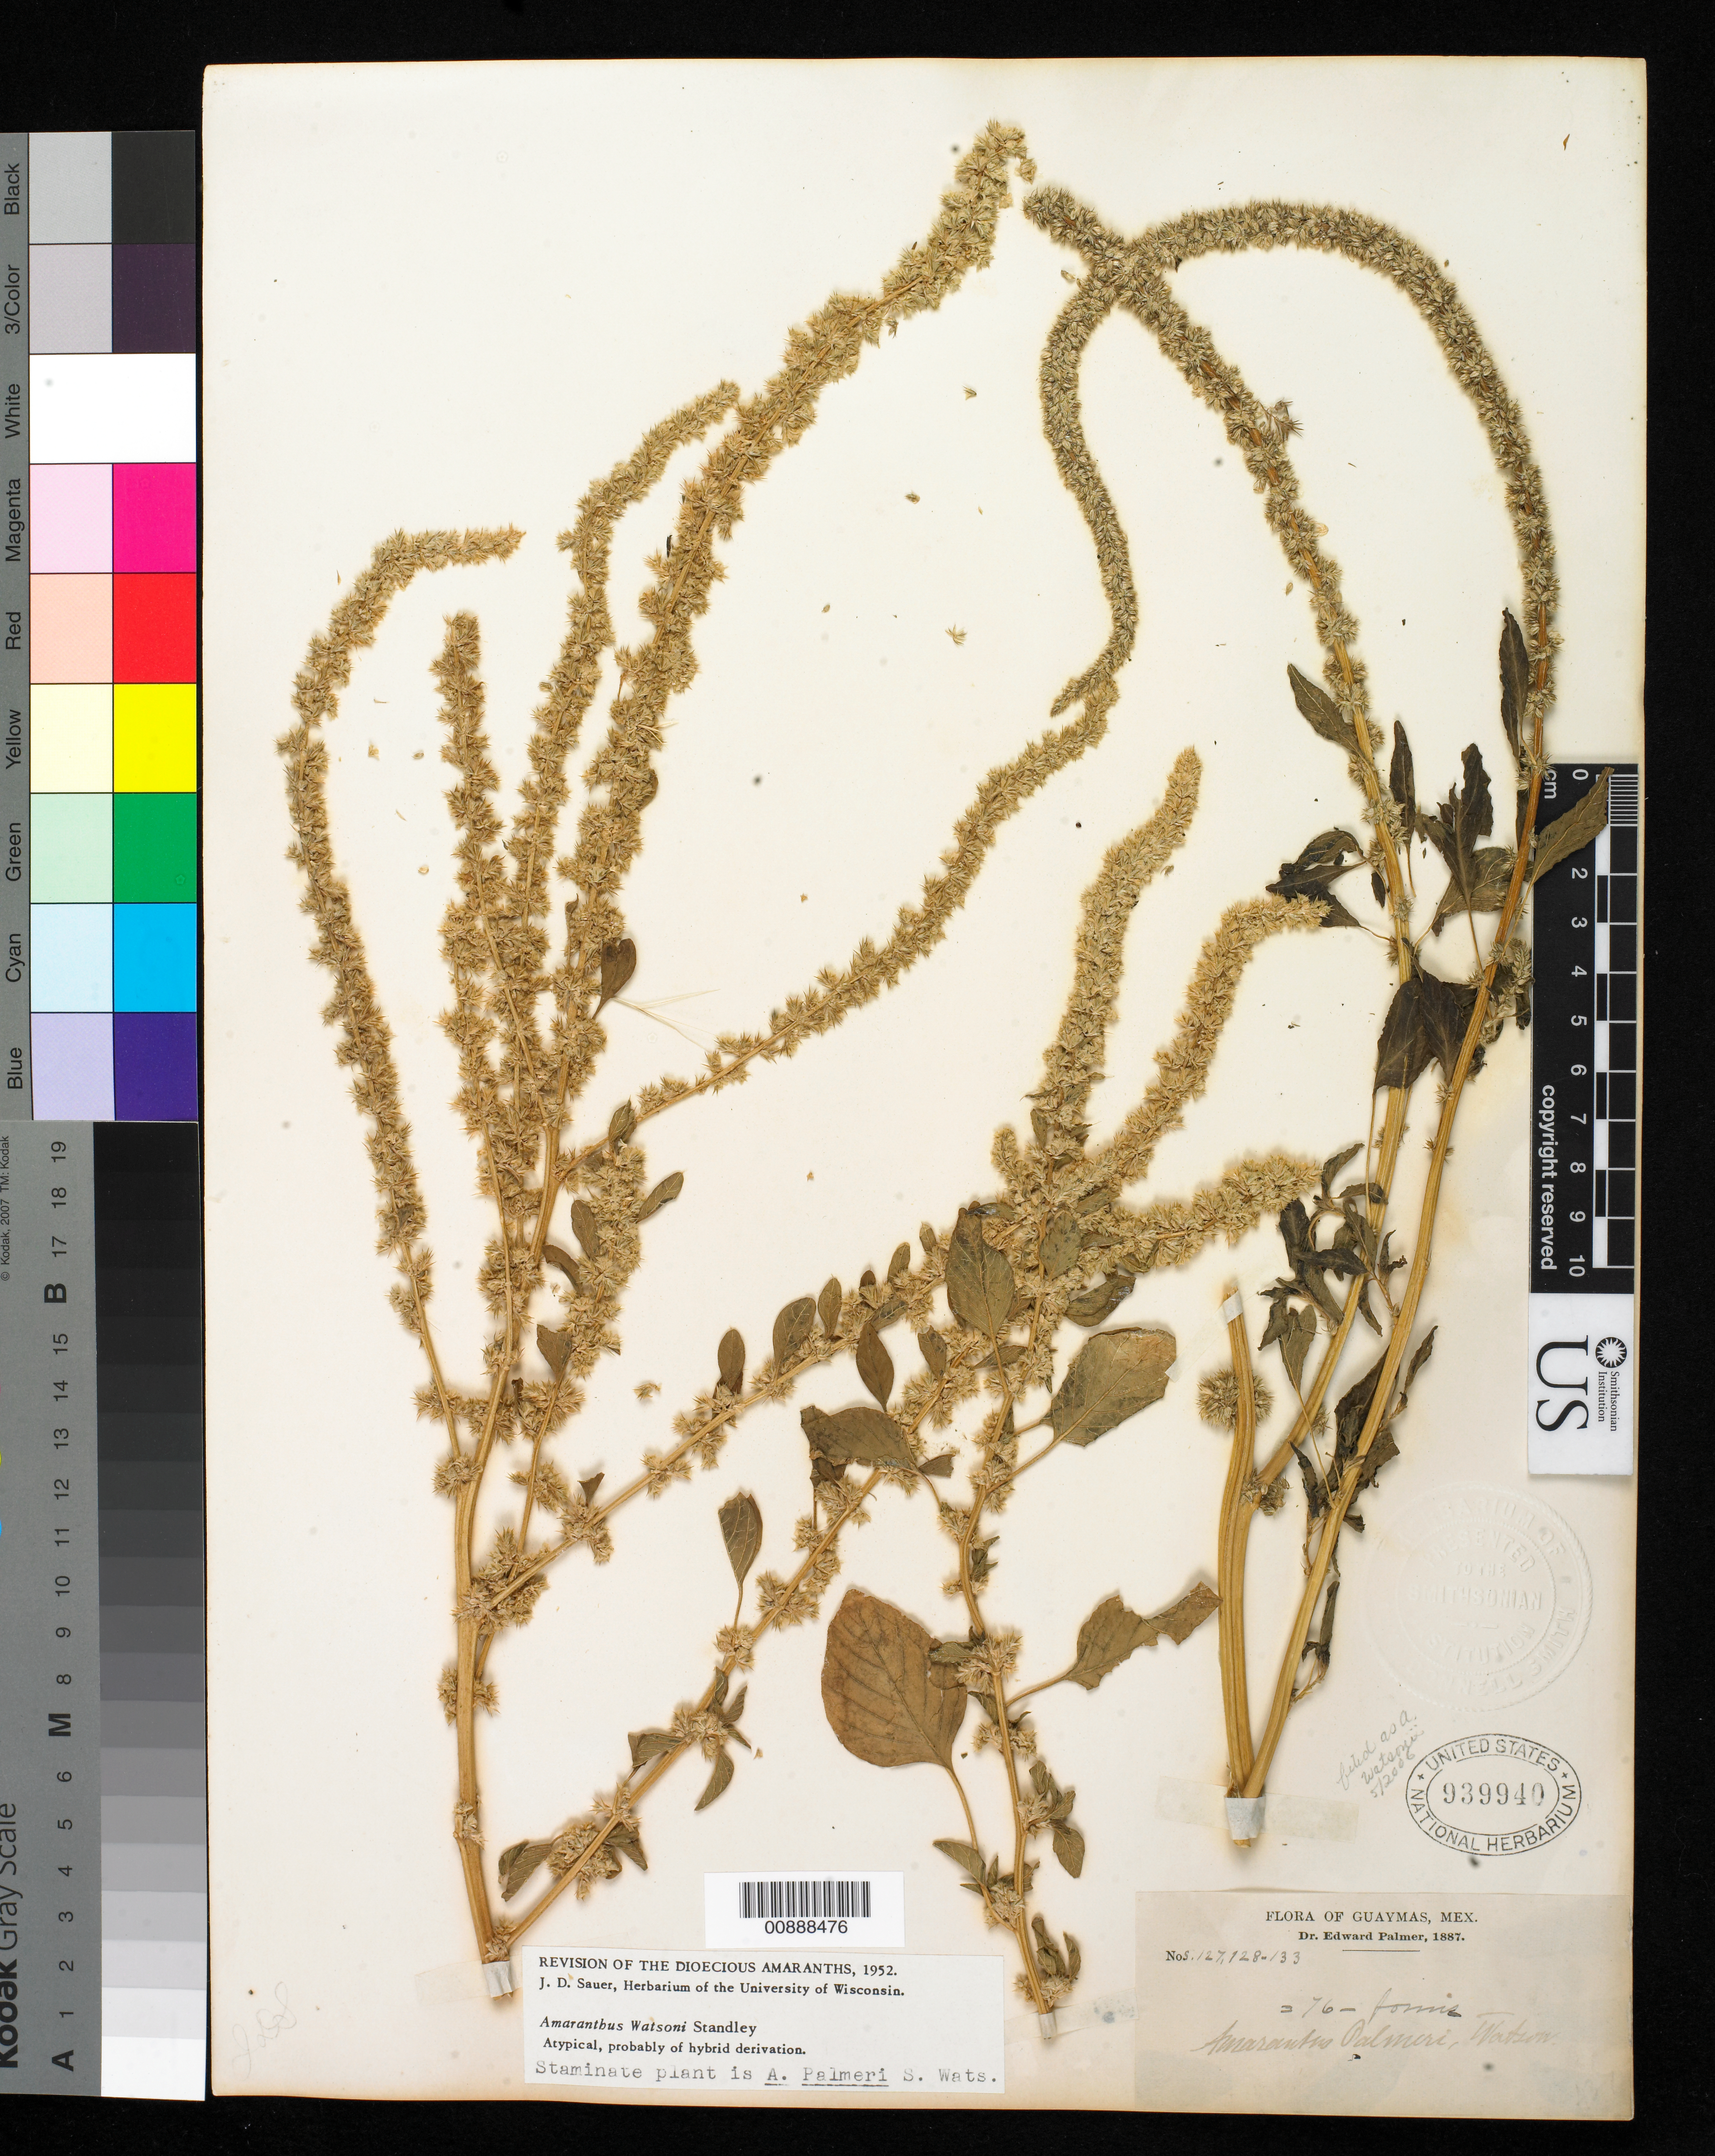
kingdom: Plantae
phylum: Tracheophyta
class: Magnoliopsida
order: Caryophyllales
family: Amaranthaceae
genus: Amaranthus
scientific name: Amaranthus watsonii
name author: Standl.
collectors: E. Palmer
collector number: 127, 128-133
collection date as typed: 1887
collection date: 1887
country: Mexico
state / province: Sonora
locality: Guaymas, Sonora.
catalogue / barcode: US 939940